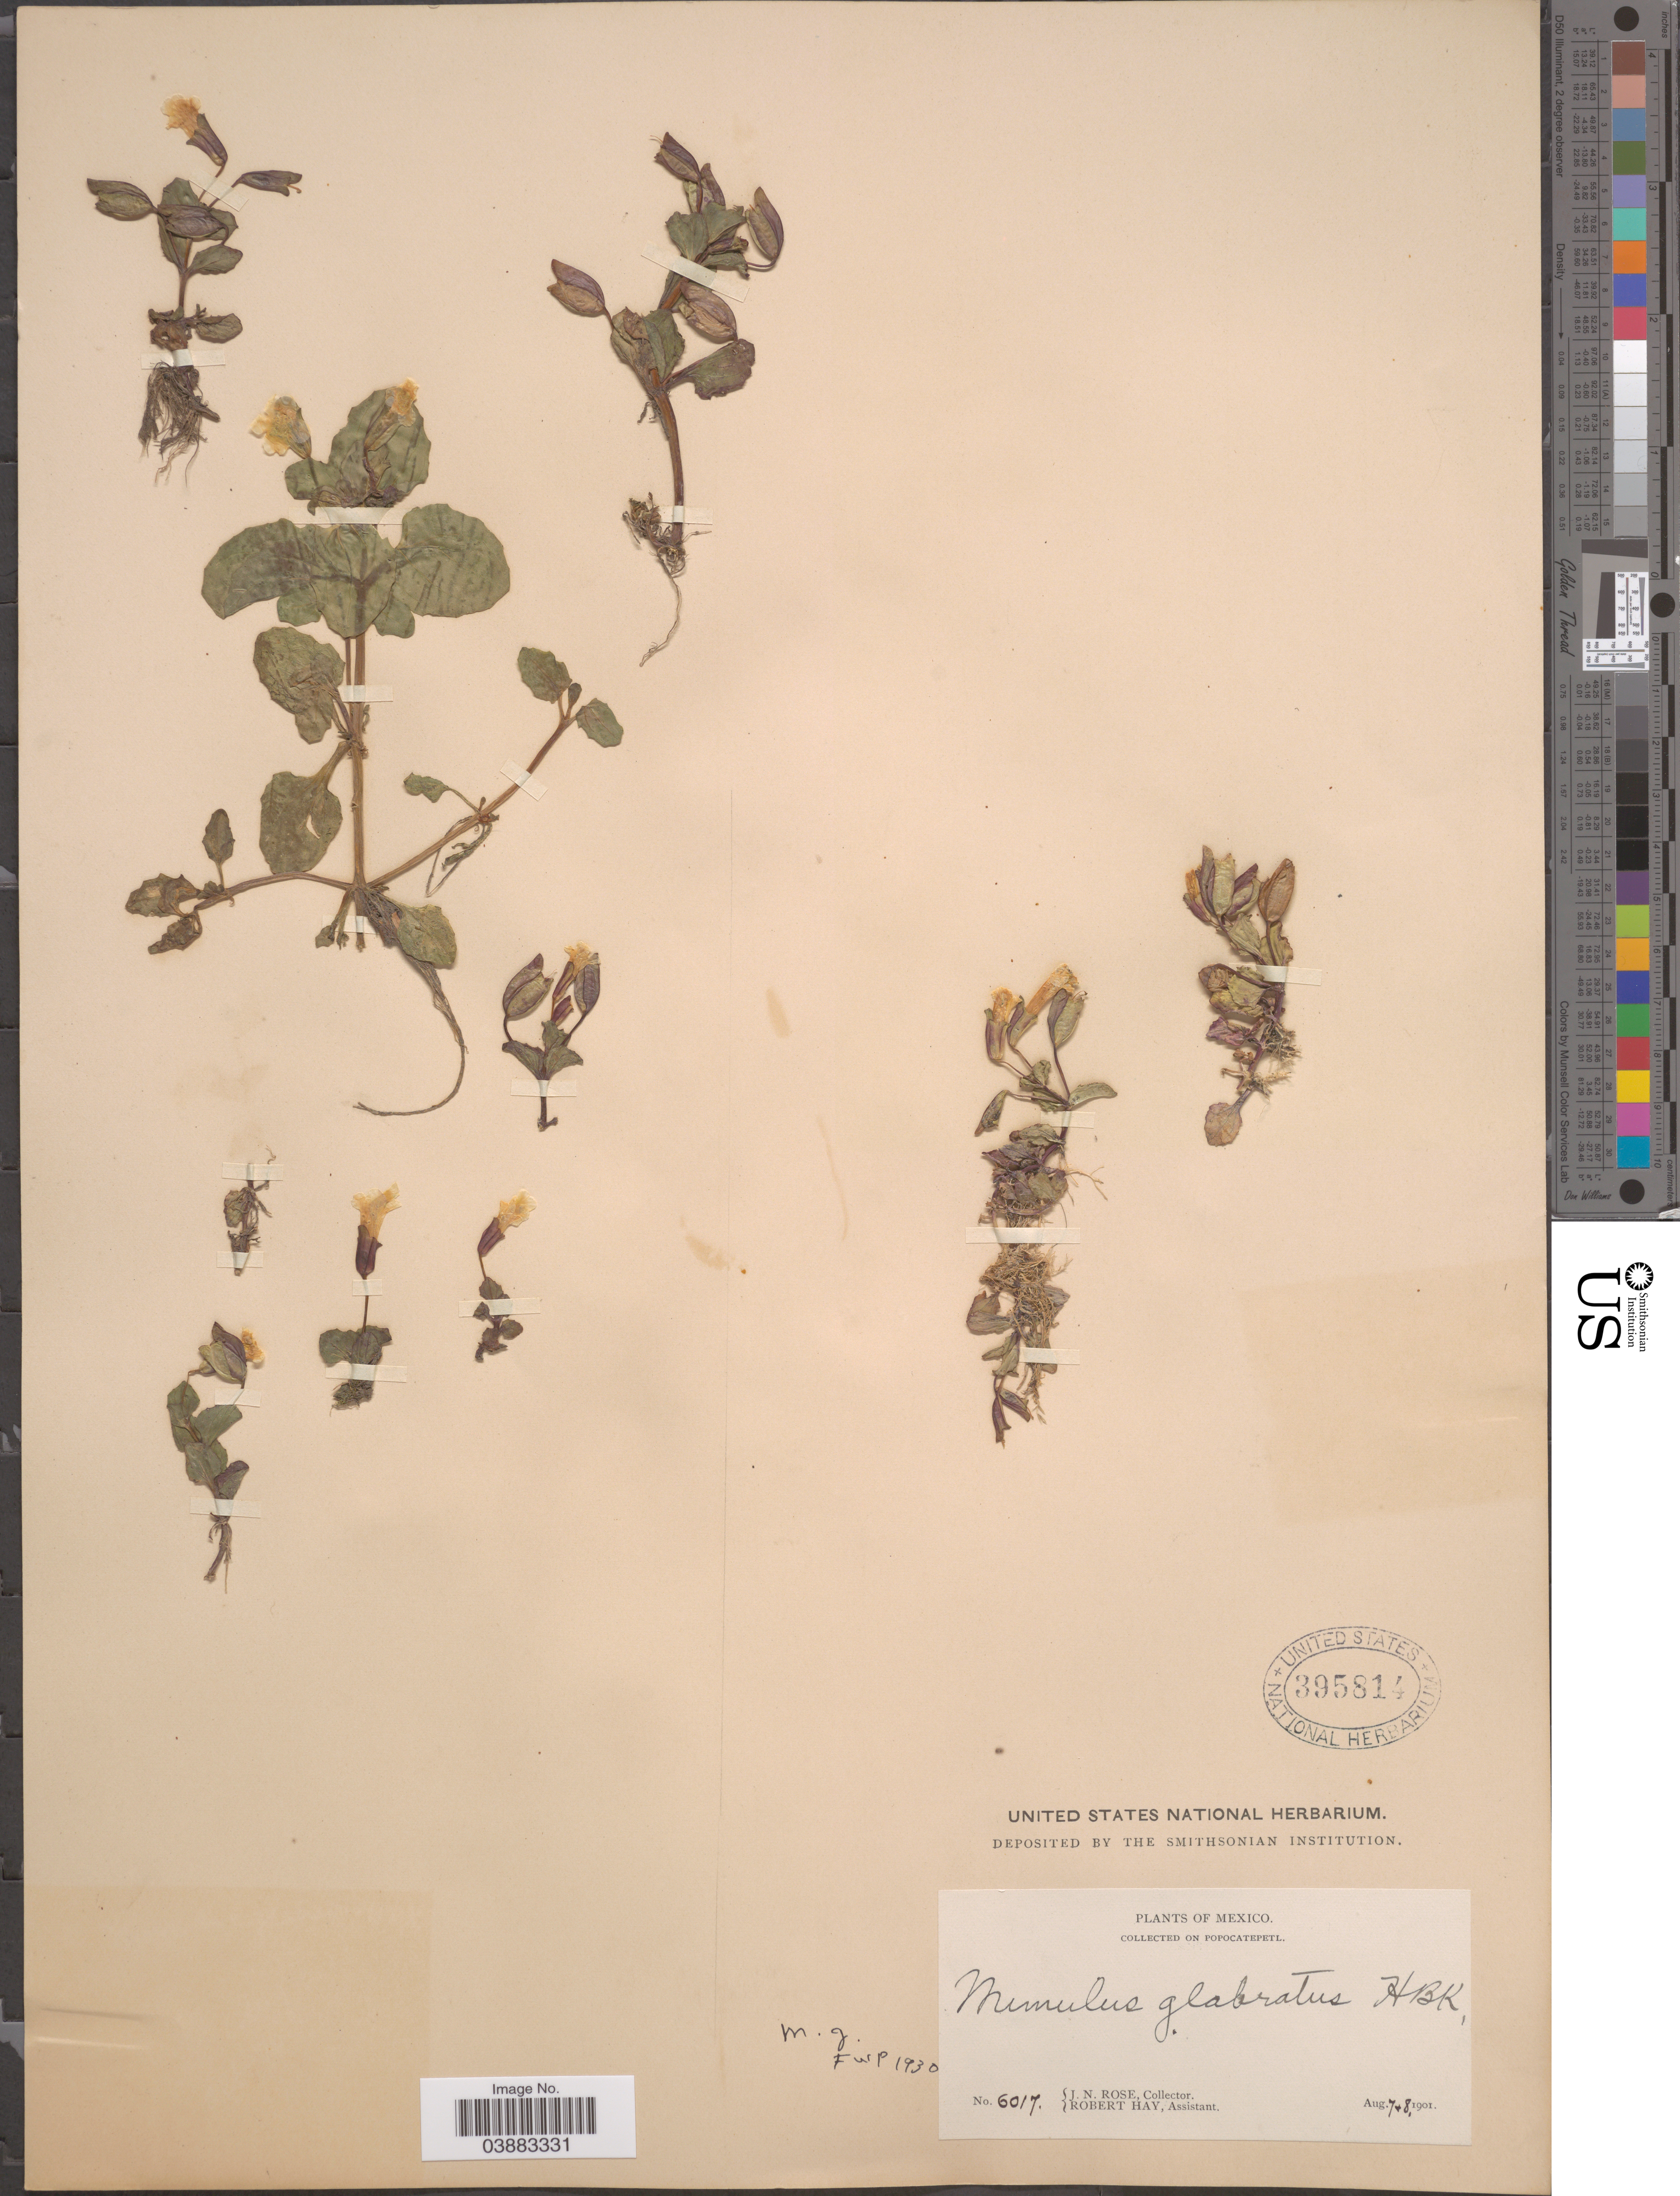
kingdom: Plantae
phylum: Tracheophyta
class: Magnoliopsida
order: Lamiales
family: Phrymaceae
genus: Mimulus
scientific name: Mimulus glabratus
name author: Kunth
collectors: J. N. Rose & R. Hay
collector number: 6017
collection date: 1901-08-07/1901-08-08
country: Mexico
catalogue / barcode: US 395814